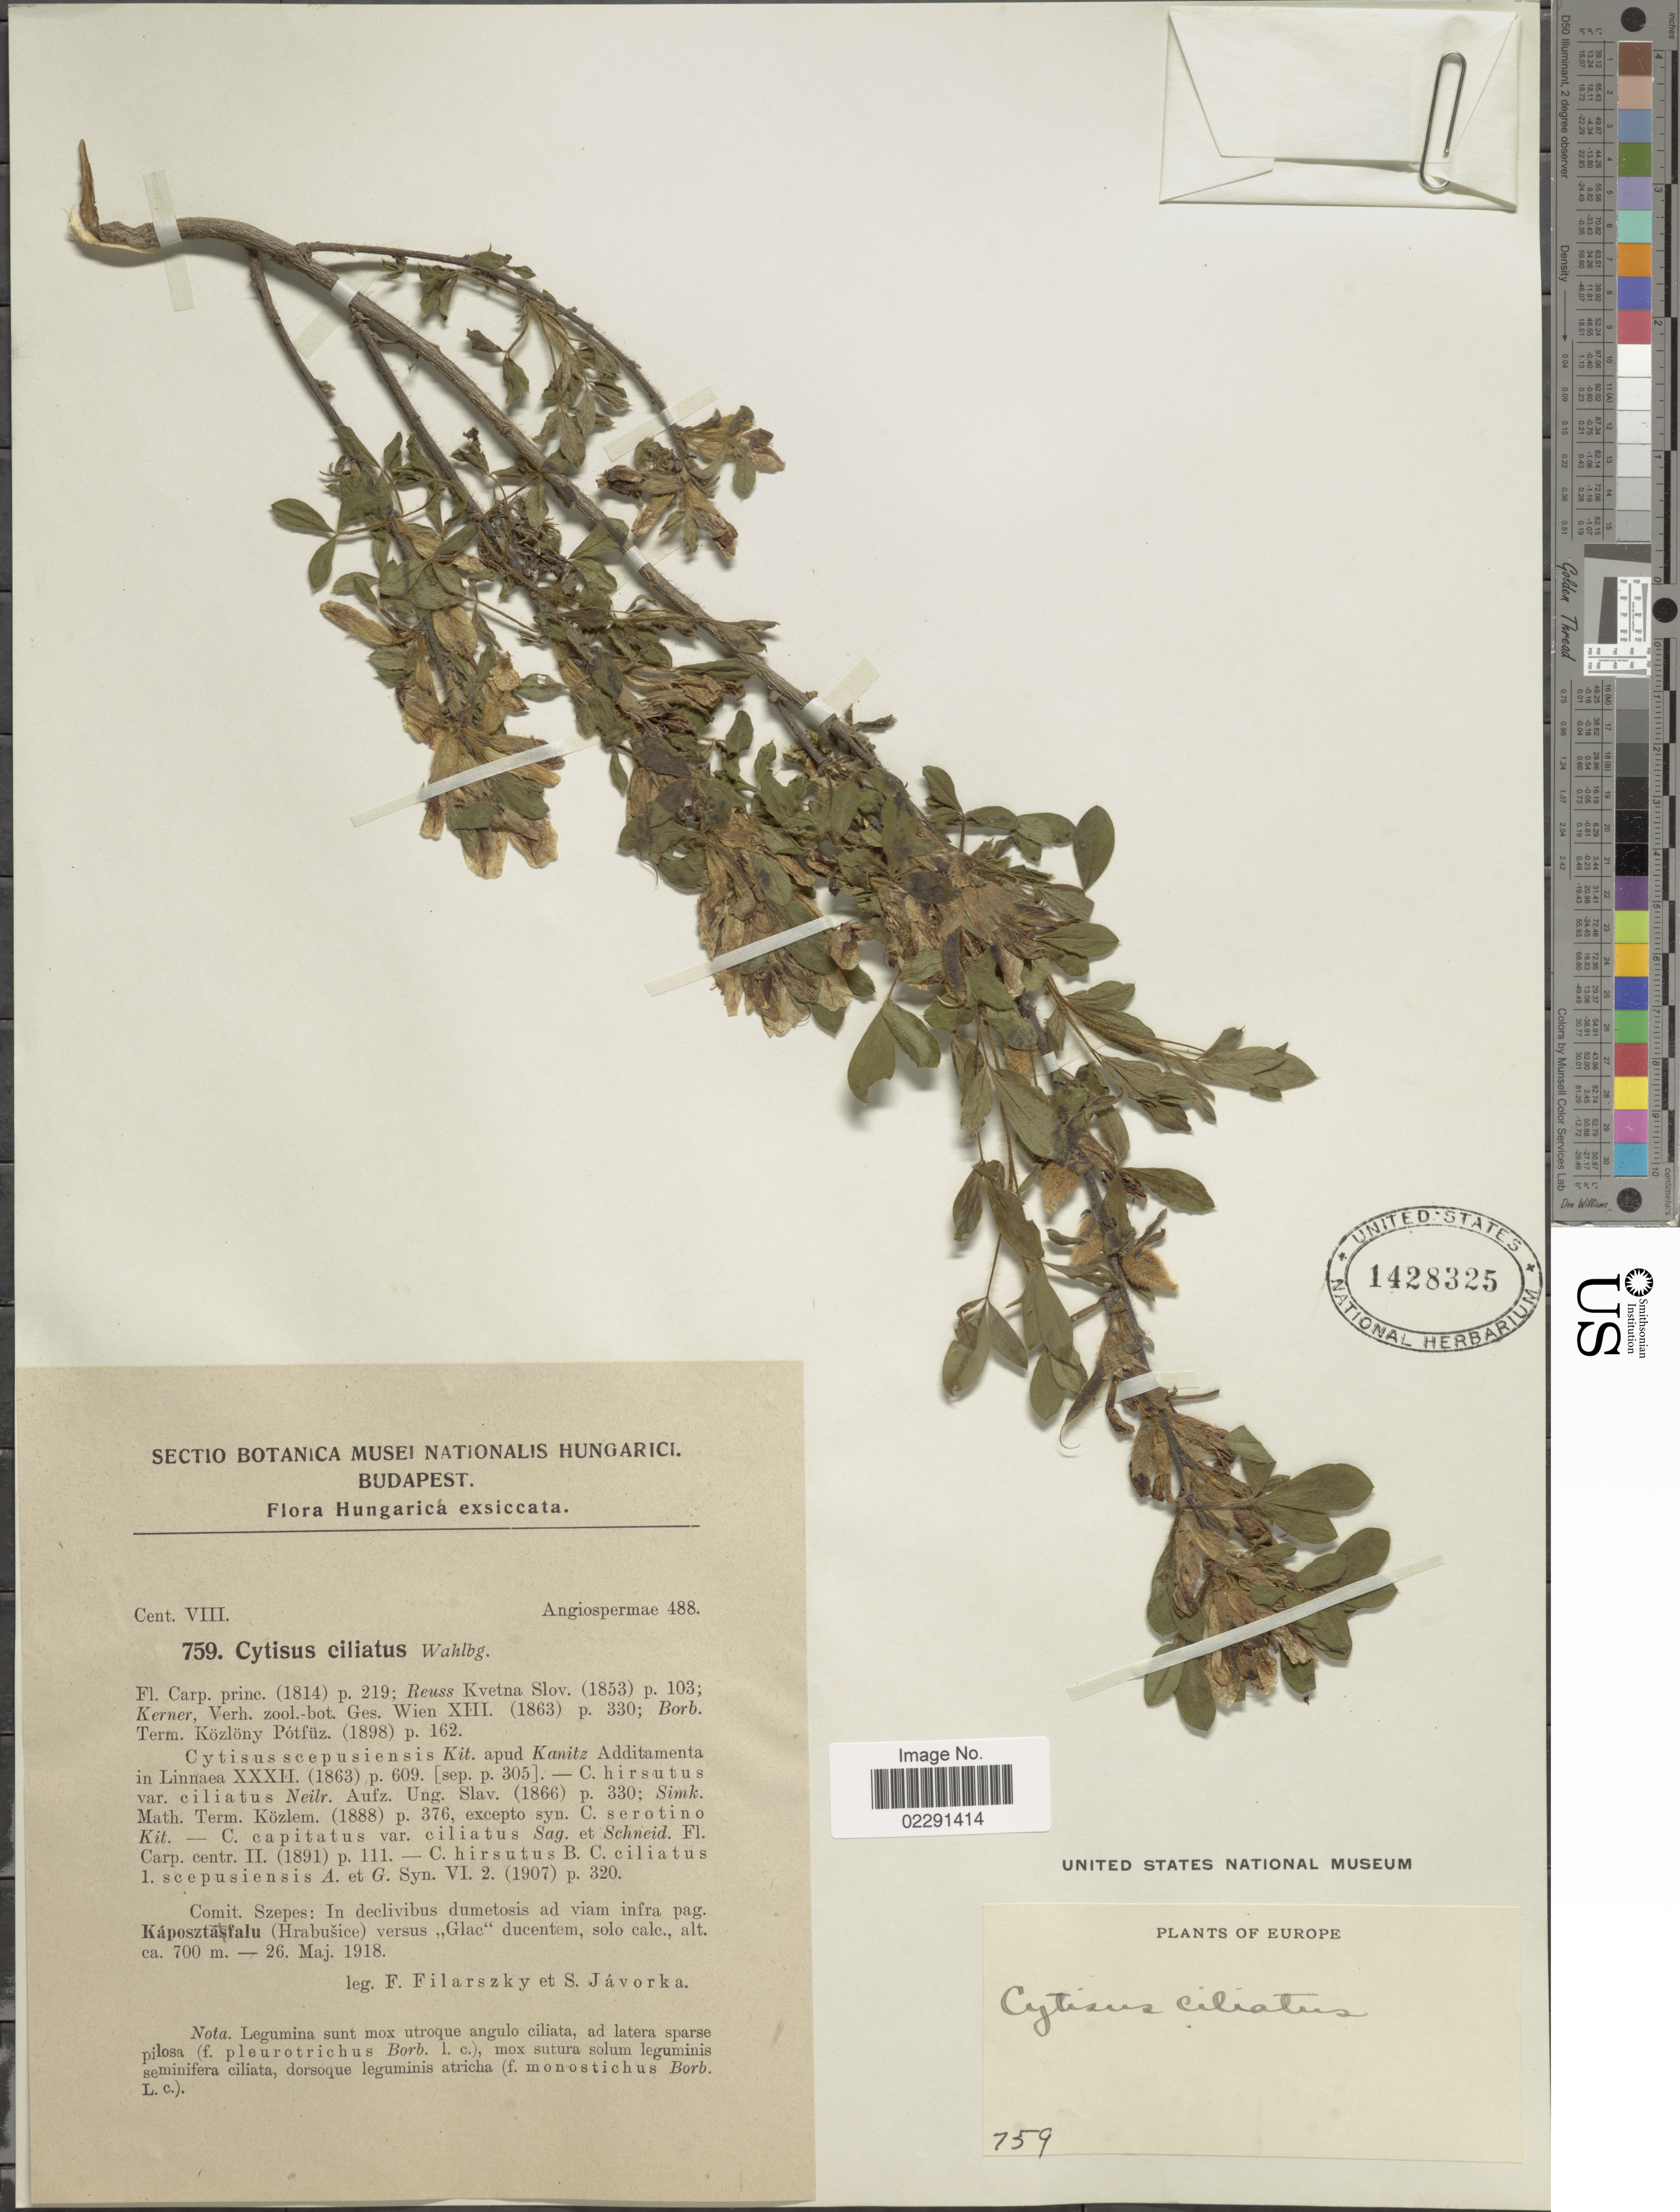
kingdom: Plantae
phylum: Tracheophyta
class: Magnoliopsida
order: Fabales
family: Fabaceae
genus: Cytisus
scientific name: Cytisus ciliatus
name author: Wahlenb.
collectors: F. Filarszky & S. Javorka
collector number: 759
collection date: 1918-05-26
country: Hungary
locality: Hungarica exsiccata, Comit. Szepes: in declivibus dumetosis ad viam infra pag. Kaposztasfalu (Hrabusice) versus "Glac"ducentem.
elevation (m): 700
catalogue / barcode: US 1428325